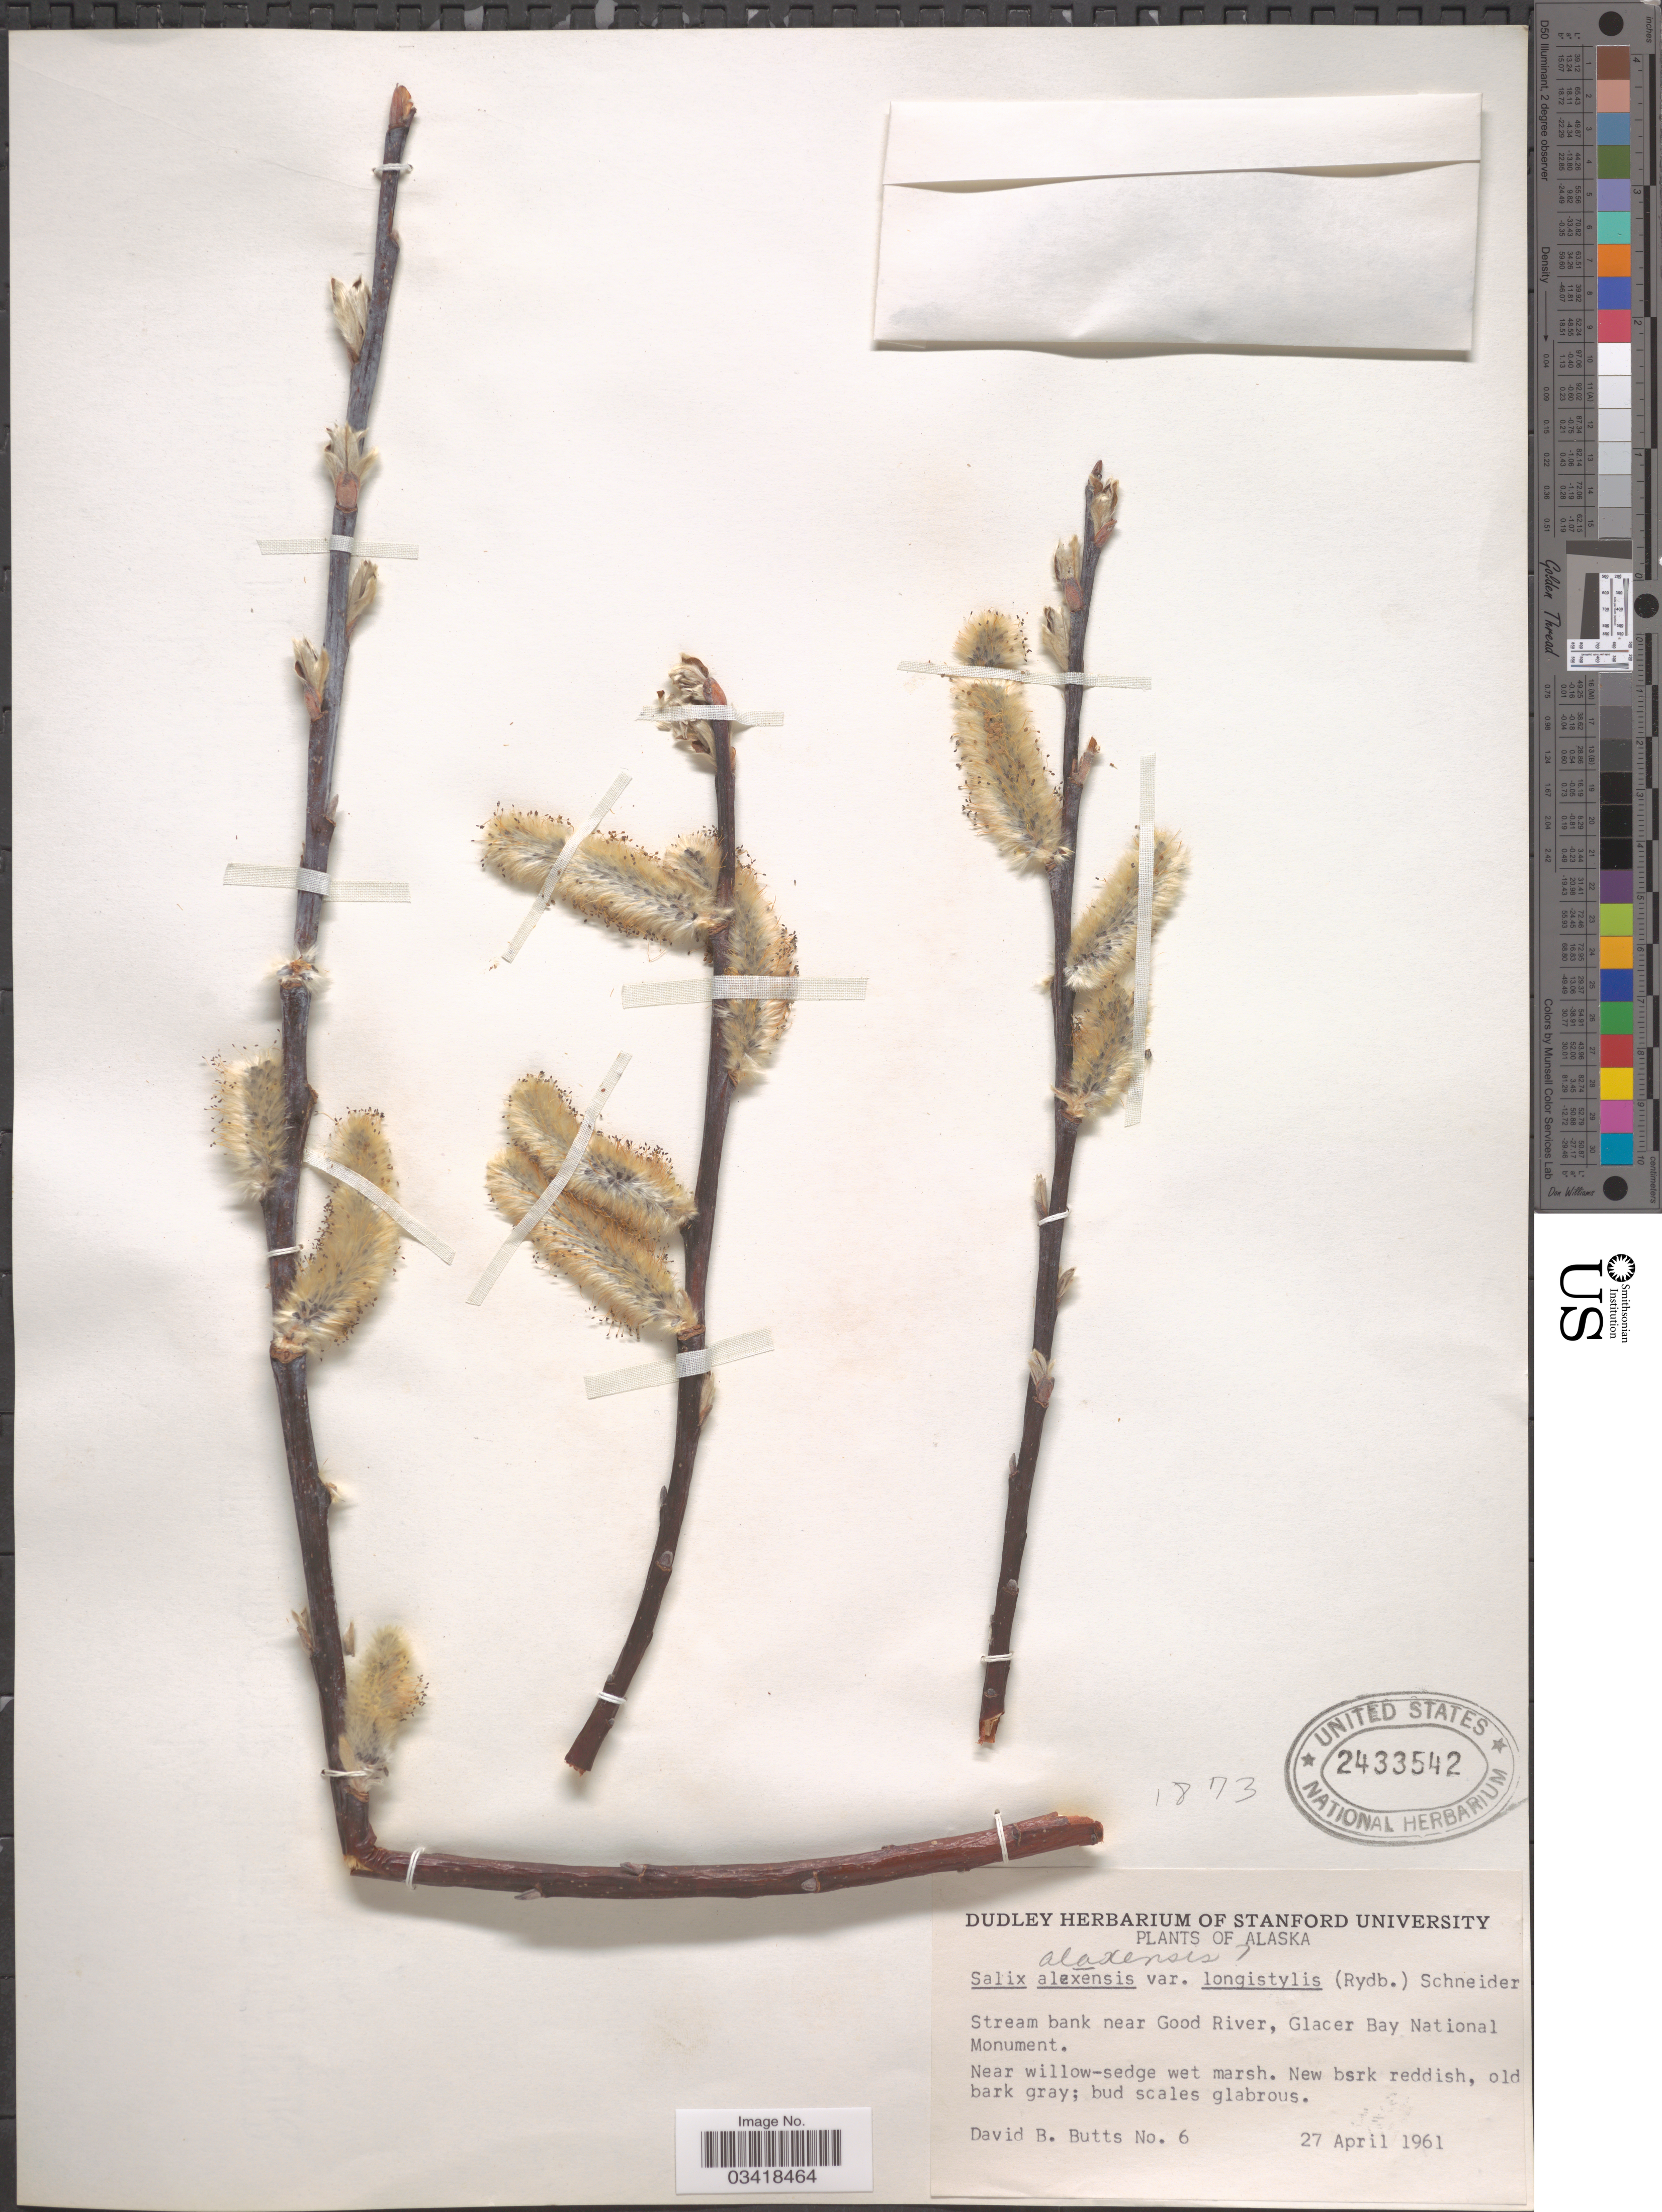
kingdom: Plantae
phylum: Tracheophyta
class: Magnoliopsida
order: Malpighiales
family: Salicaceae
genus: Salix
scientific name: Salix alaxensis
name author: (Andersson) Coville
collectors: D. Butts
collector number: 6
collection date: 1961-04-27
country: United States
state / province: Alaska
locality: Stream bank near Good River, Glacer Bay National Monument.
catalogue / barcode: US 2433542